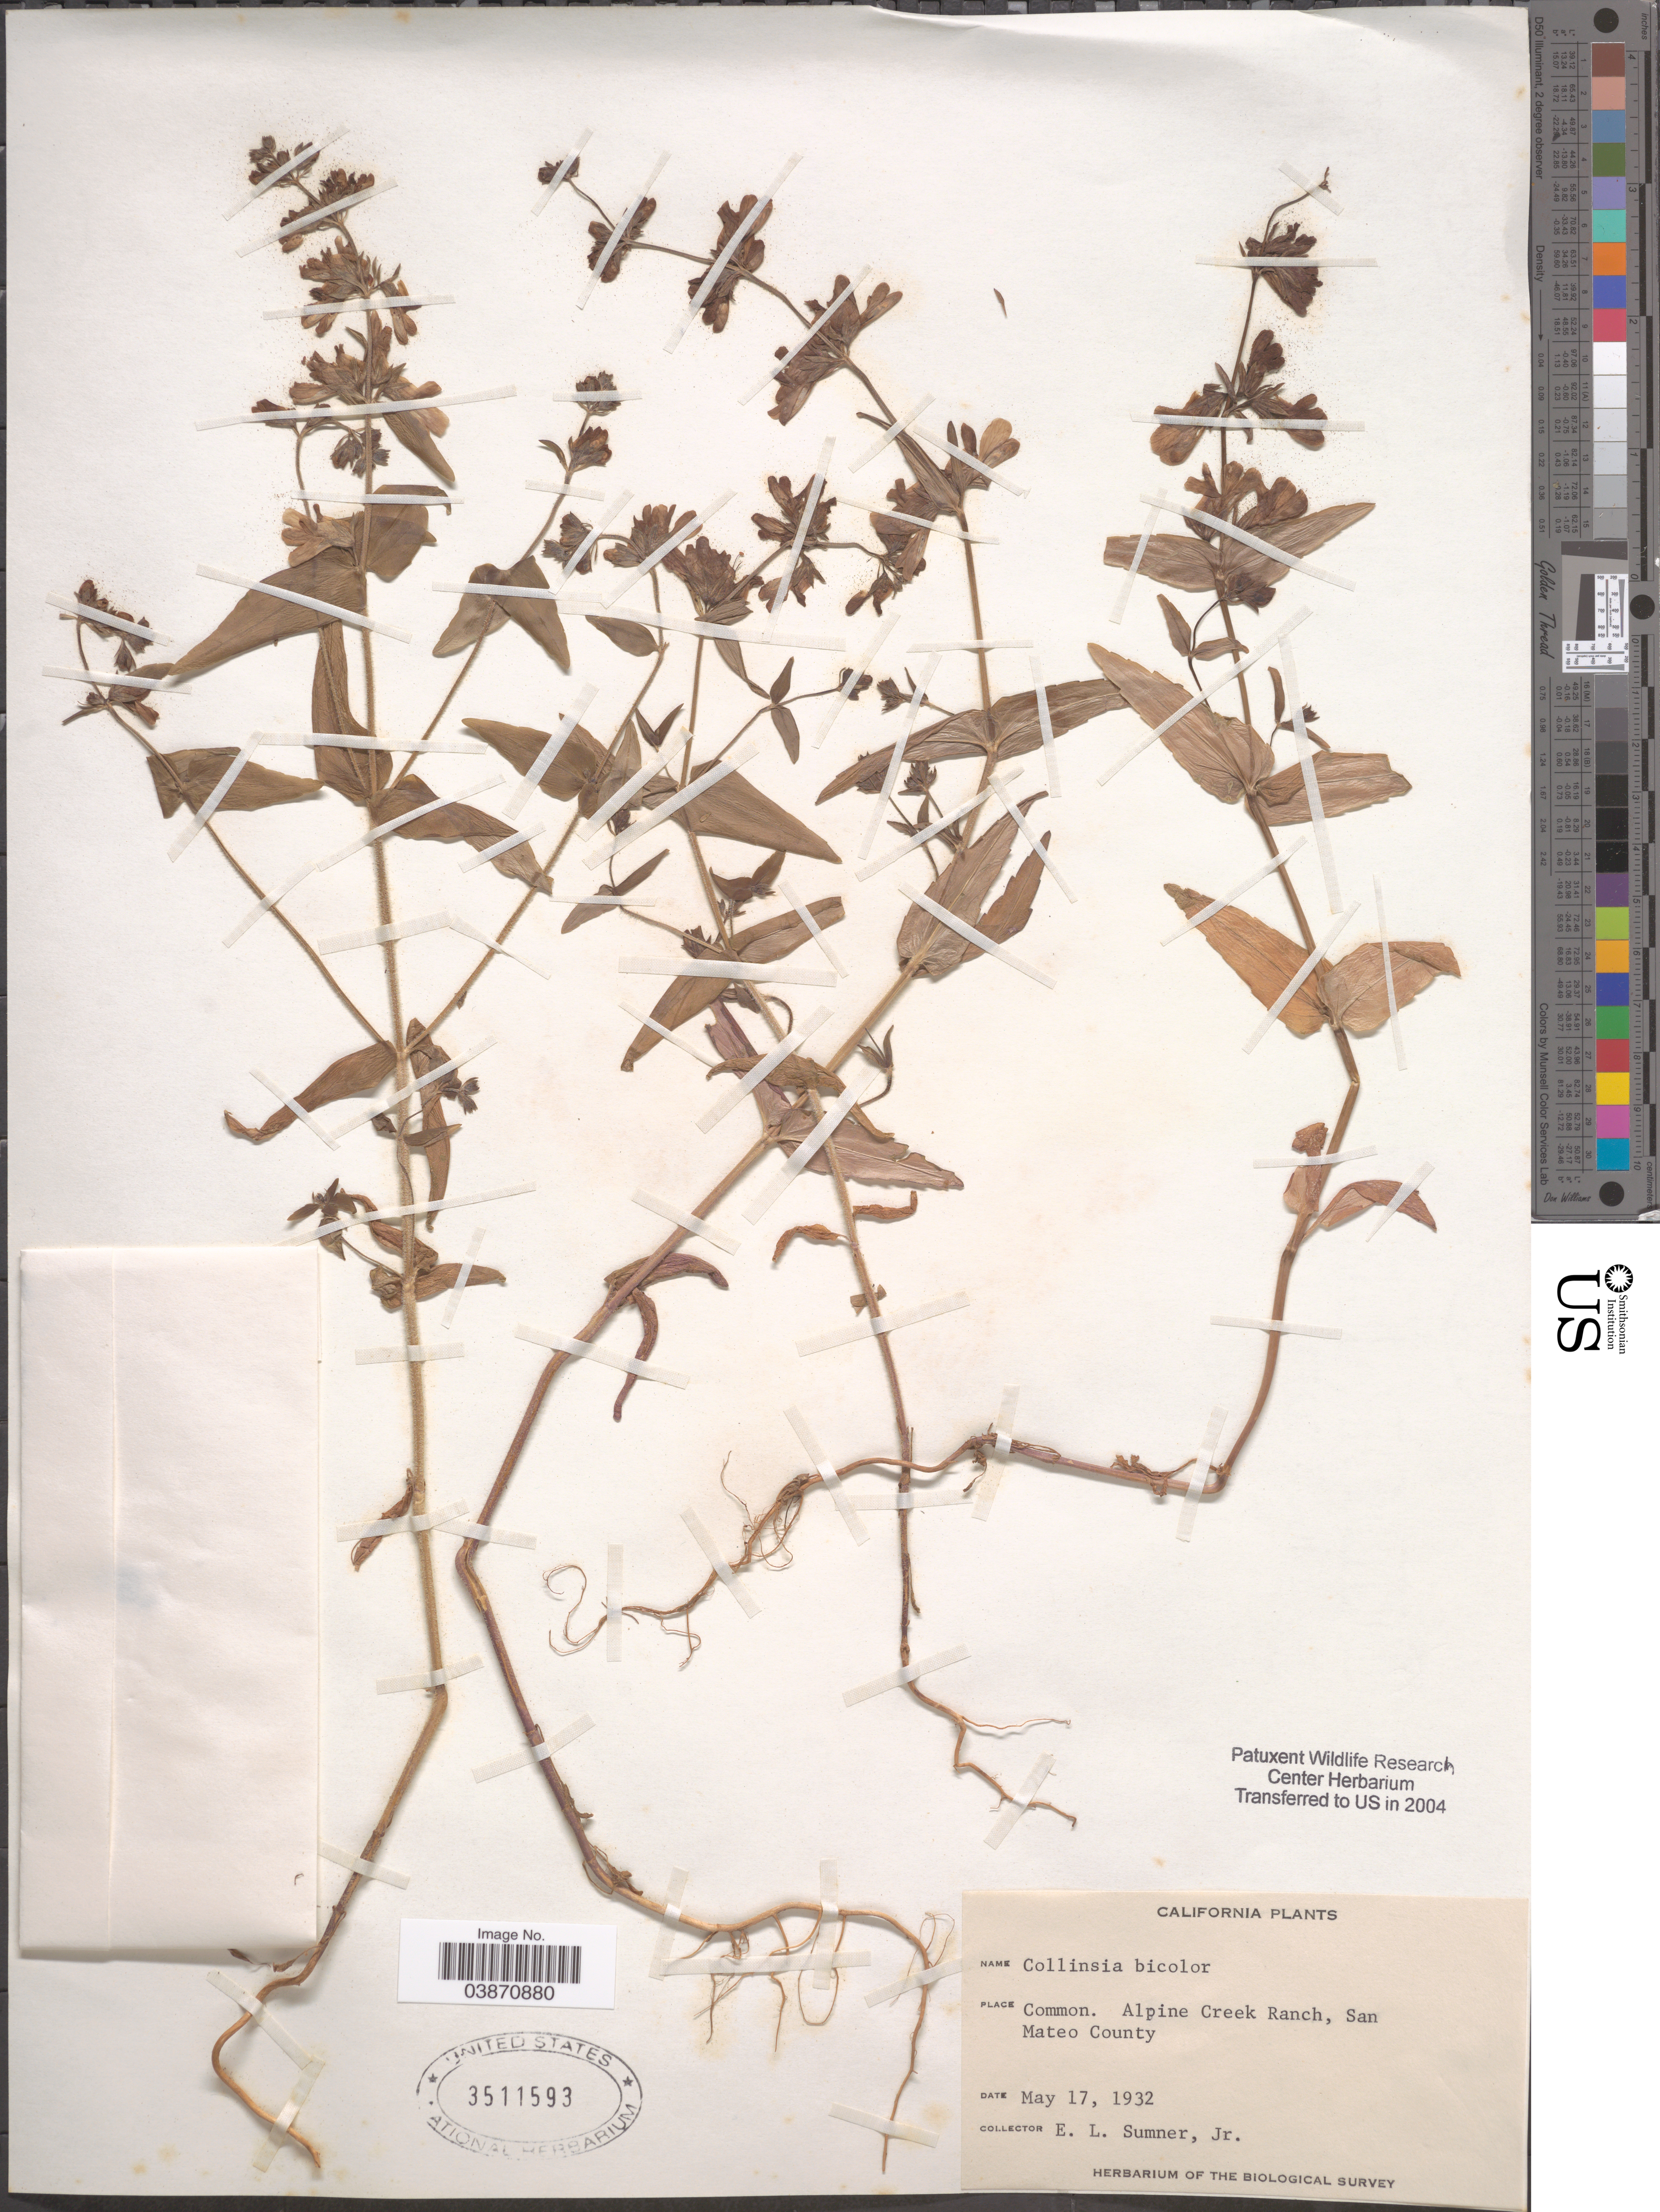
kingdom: Plantae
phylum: Tracheophyta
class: Magnoliopsida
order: Lamiales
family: Plantaginaceae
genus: Collinsia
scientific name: Collinsia bicolor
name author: Raf.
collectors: E. Sumner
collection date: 1932-05-17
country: United States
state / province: California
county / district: San Mateo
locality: Alpine Creek Ranch, San Mateo County.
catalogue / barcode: US 3511593